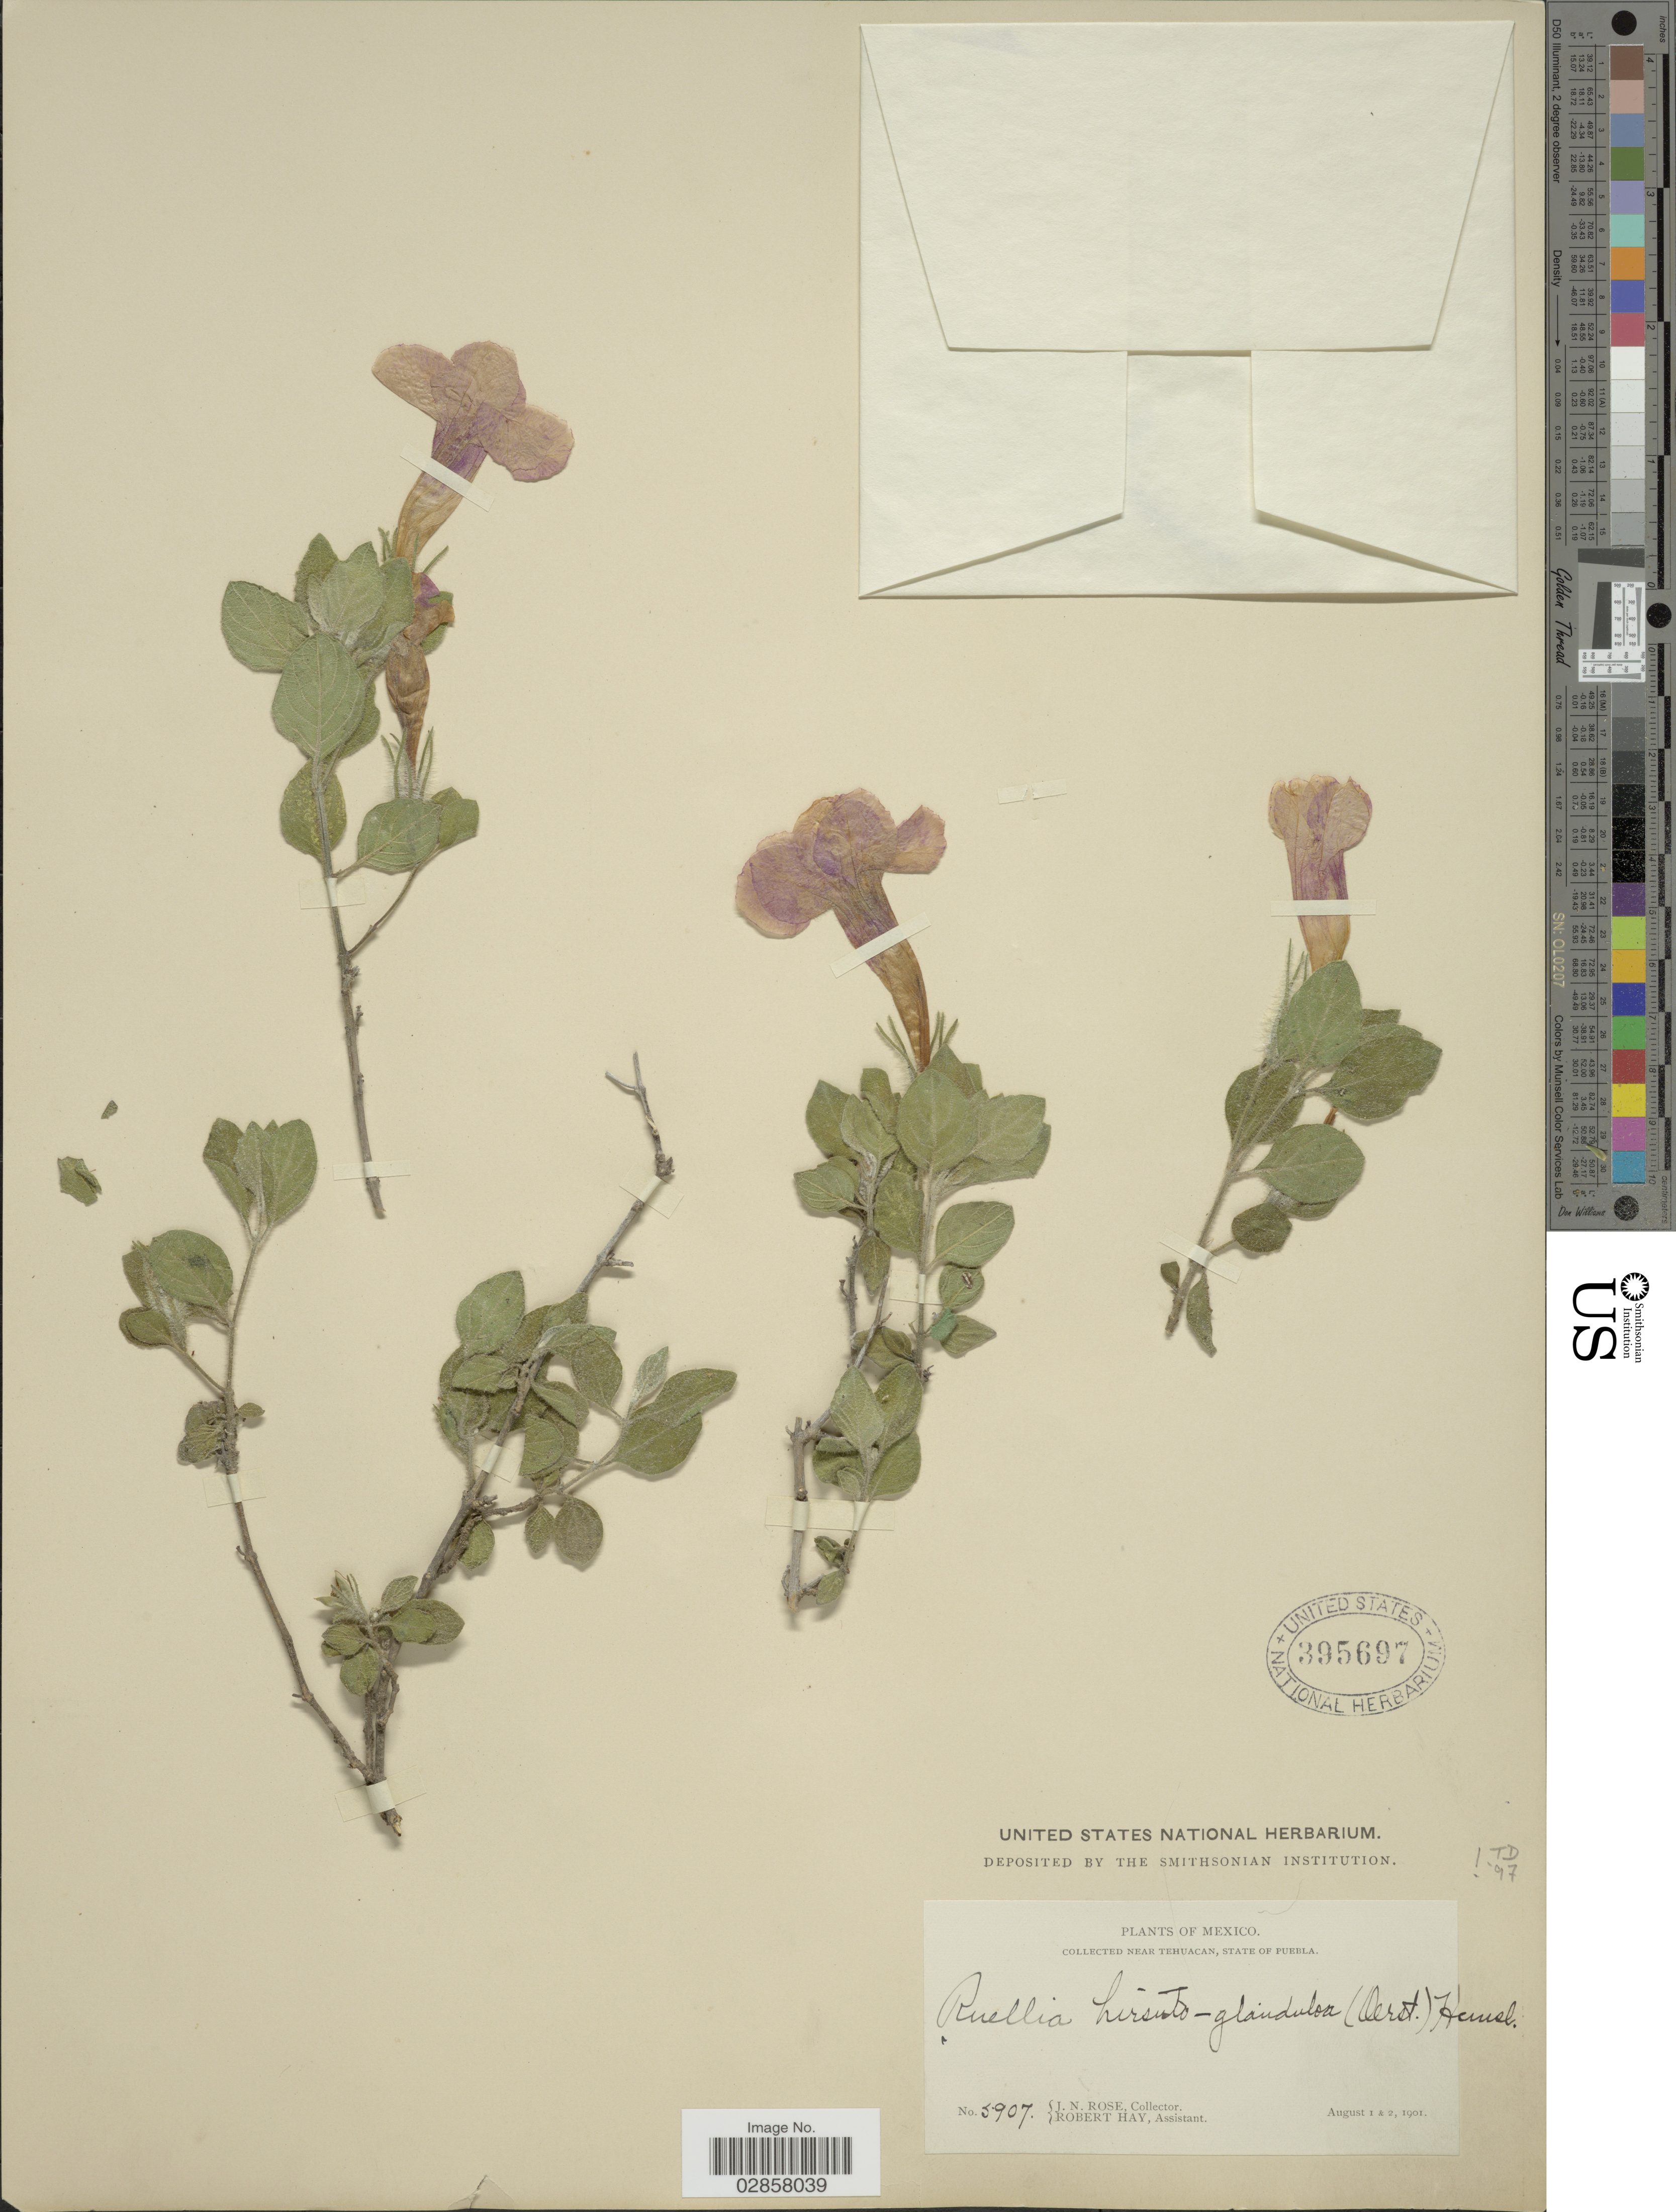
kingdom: Plantae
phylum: Tracheophyta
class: Magnoliopsida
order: Lamiales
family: Acanthaceae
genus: Ruellia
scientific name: Ruellia rosea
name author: (Nees) Hemsl.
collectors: J. N. Rose & R. Hay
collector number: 5907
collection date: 1901-08-01/1901-08-02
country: Mexico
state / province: Puebla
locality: Near Tehuacan.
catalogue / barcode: US 395697